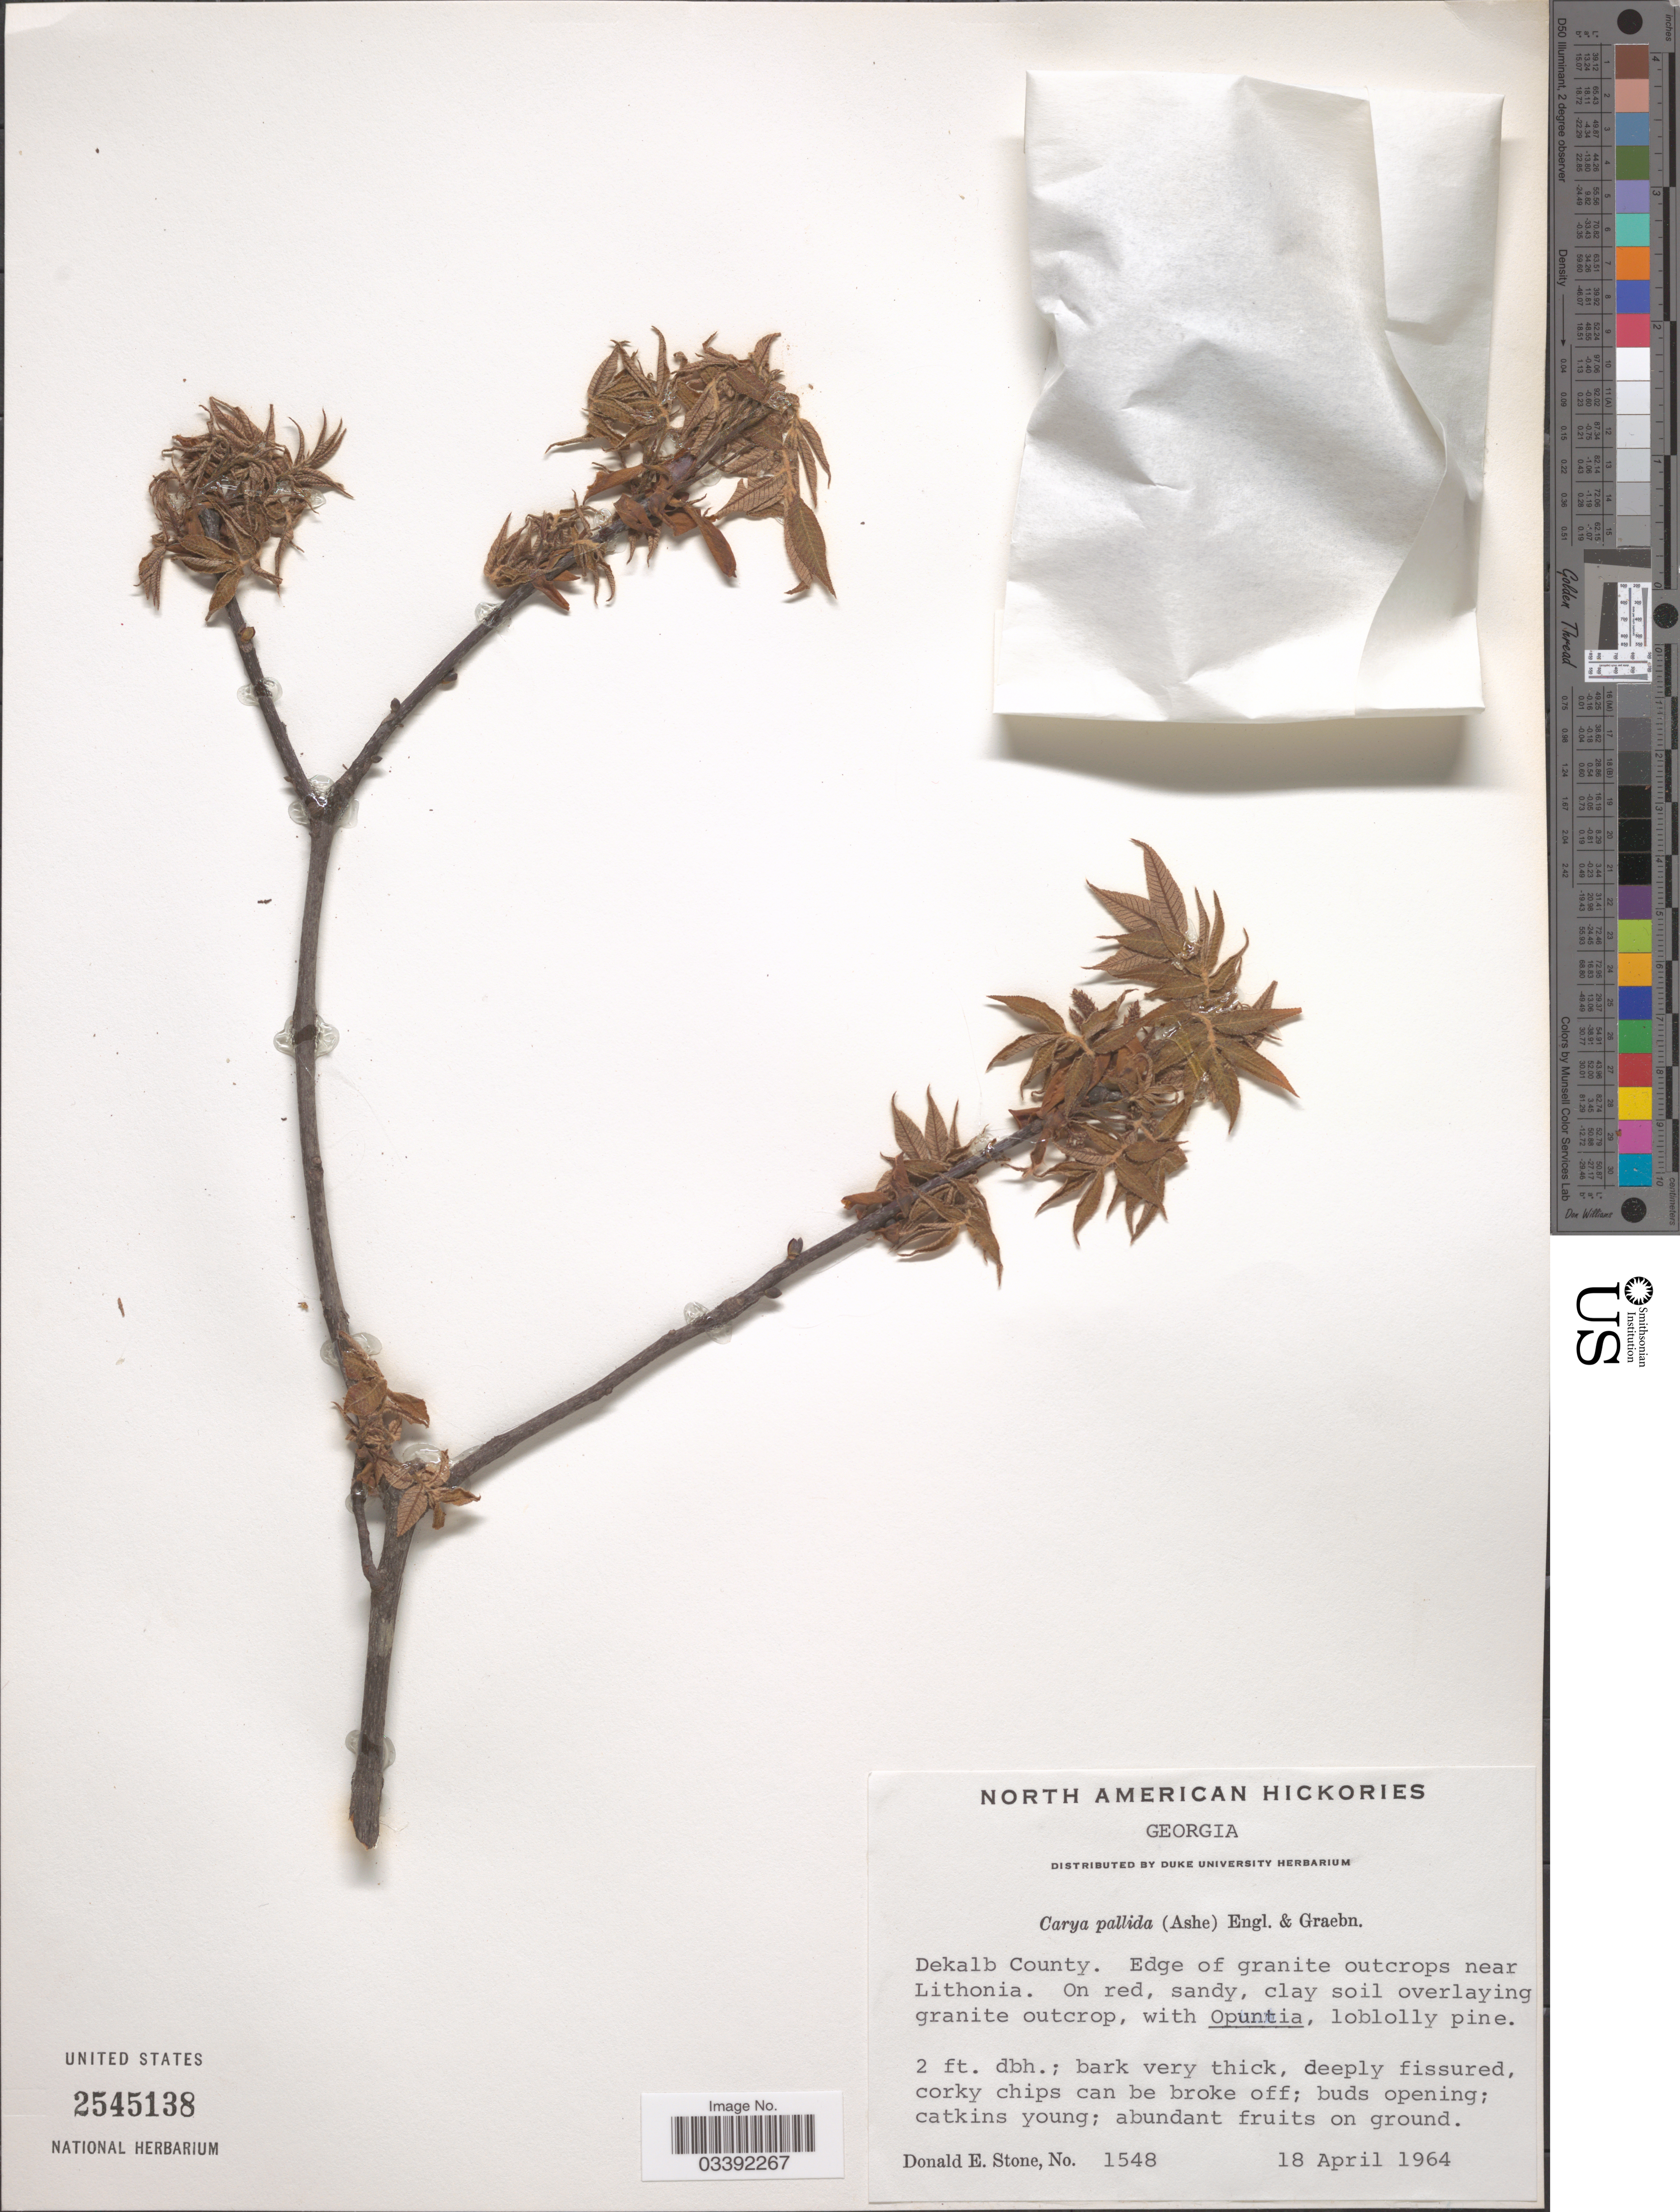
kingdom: Plantae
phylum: Tracheophyta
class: Magnoliopsida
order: Fagales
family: Juglandaceae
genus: Carya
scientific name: Carya pallida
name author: (Ashe) Engl. & Graebner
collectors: D. Stone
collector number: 1548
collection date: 1964-04-18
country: United States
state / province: Georgia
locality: Dekalb County.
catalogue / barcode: US 2545138